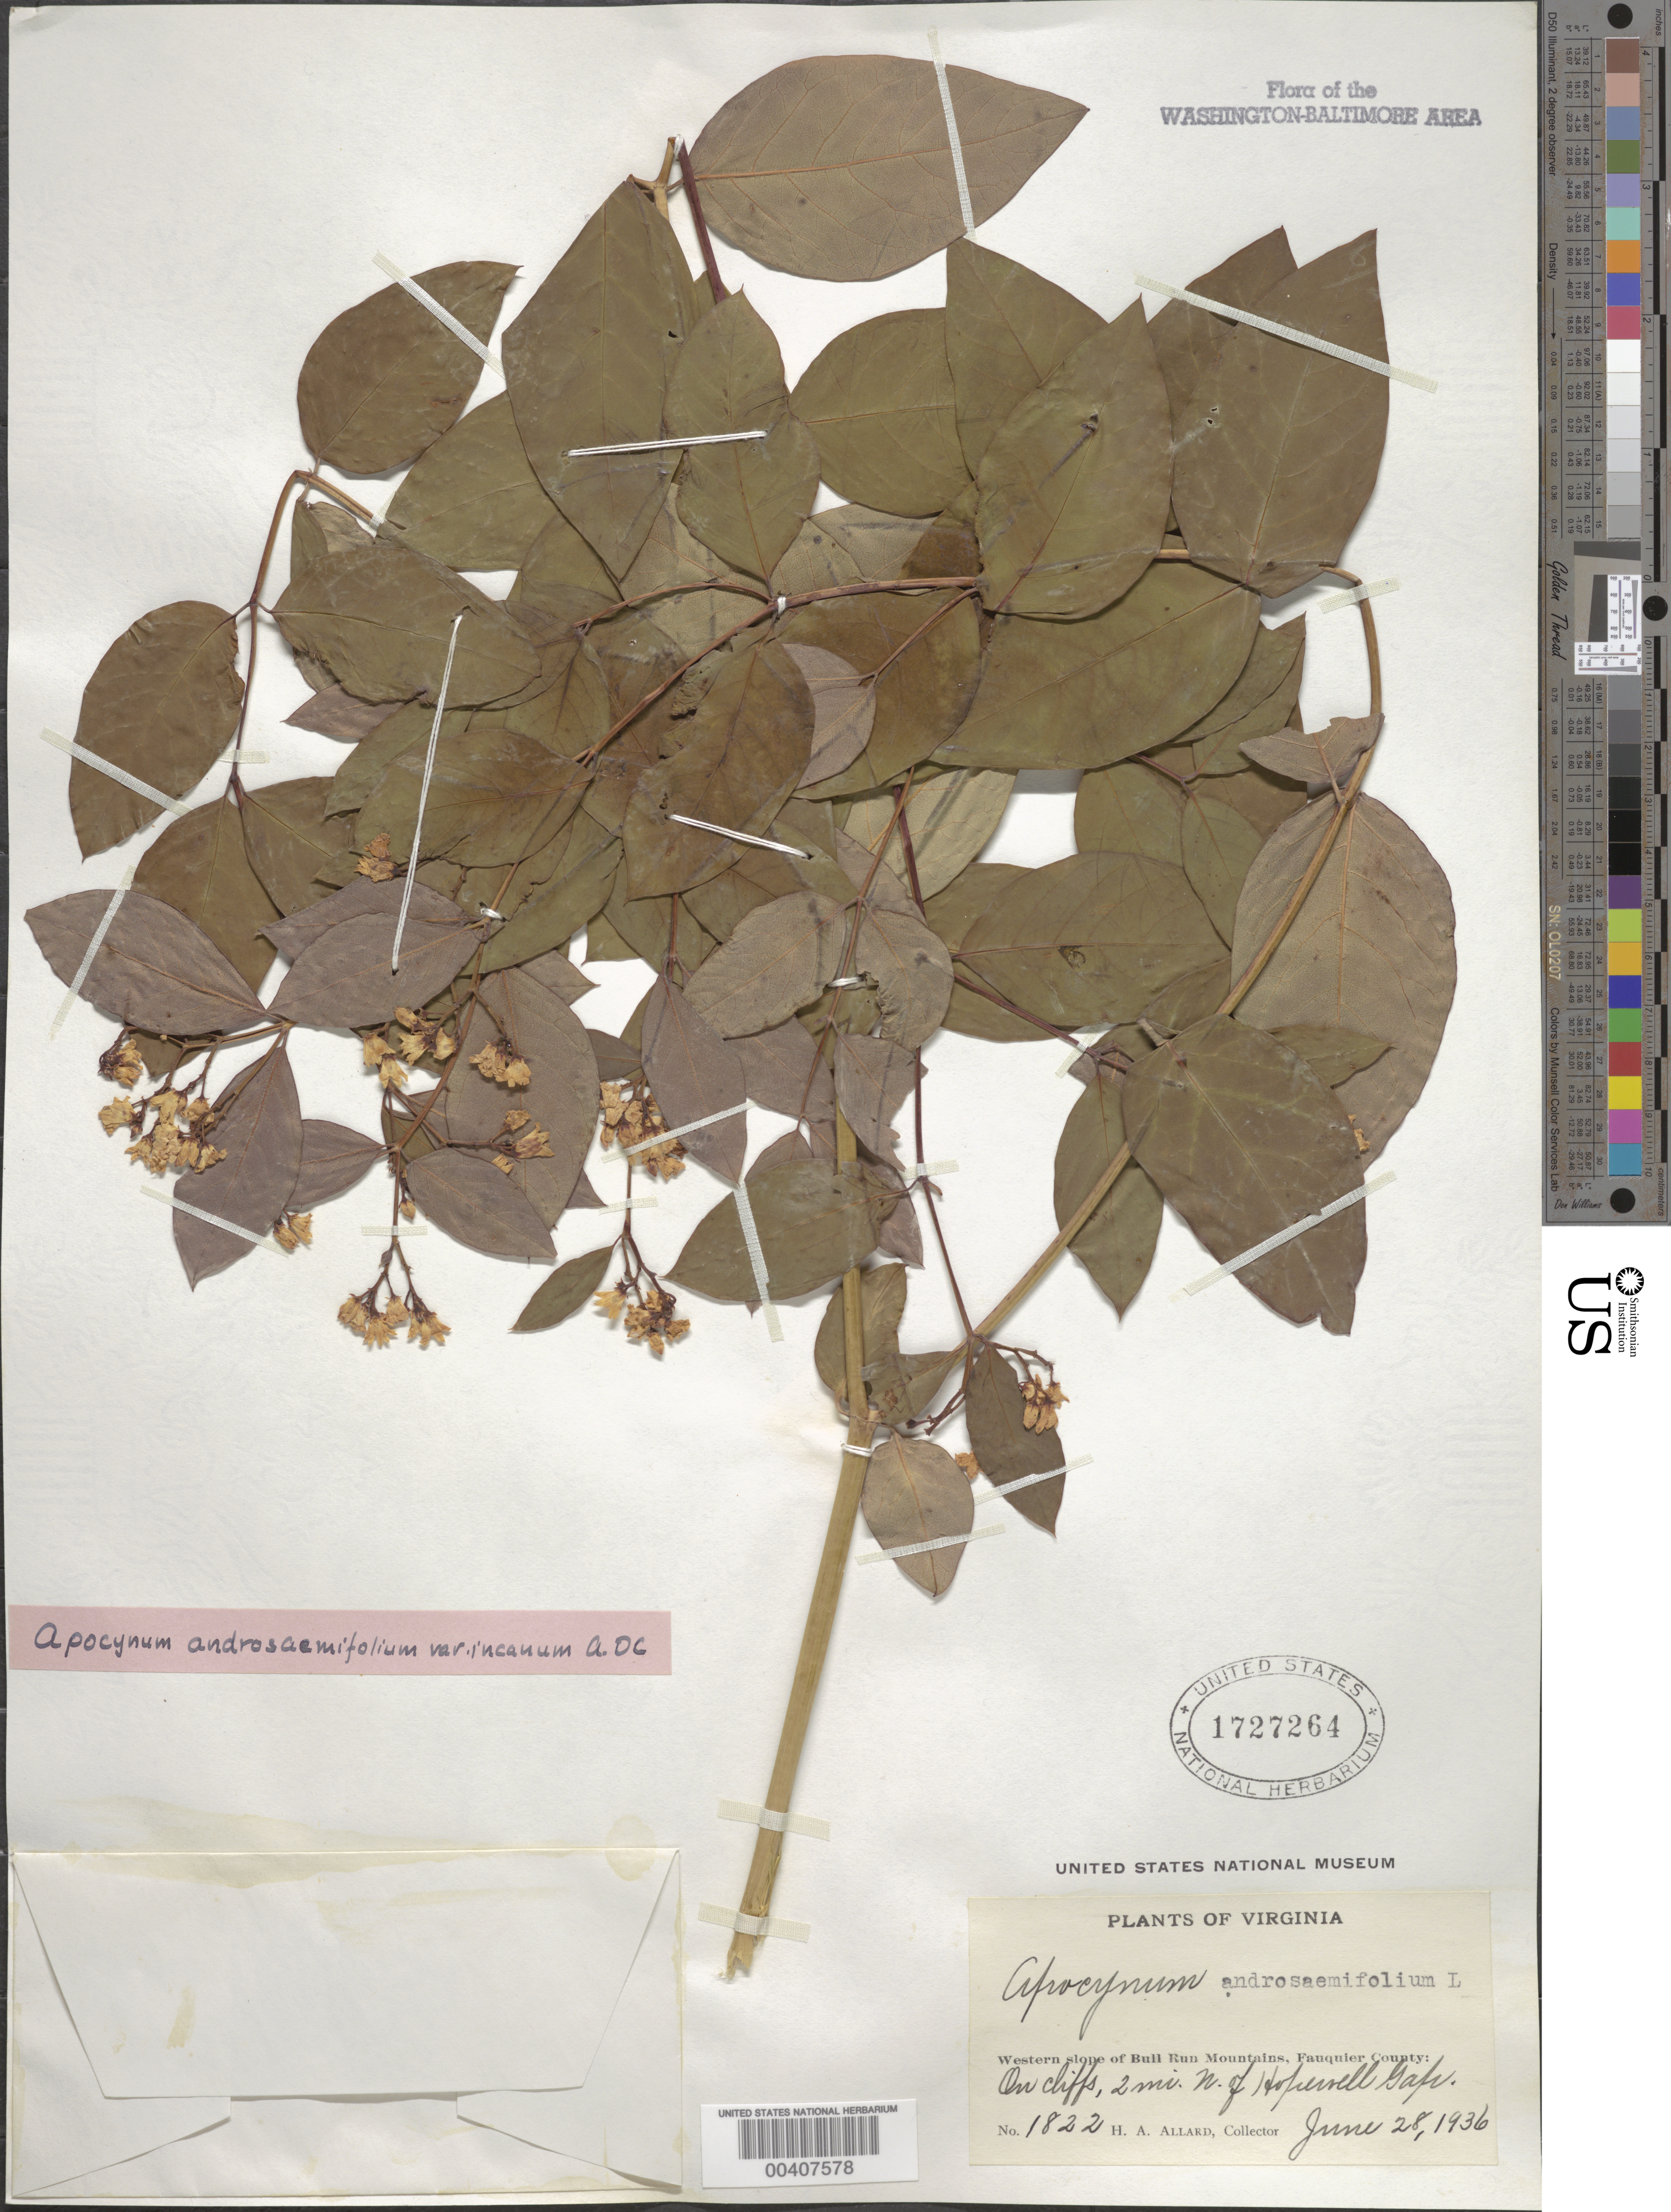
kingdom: Plantae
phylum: Tracheophyta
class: Magnoliopsida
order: Gentianales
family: Apocynaceae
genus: Apocynum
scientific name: Apocynum androsaemifolium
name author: L.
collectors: H. A. Allard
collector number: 1822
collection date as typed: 28 Jun 1936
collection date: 1936-06-28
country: United States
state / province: Virginia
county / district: Fauquier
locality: North of Hopewell Gap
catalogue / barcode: US 1727264